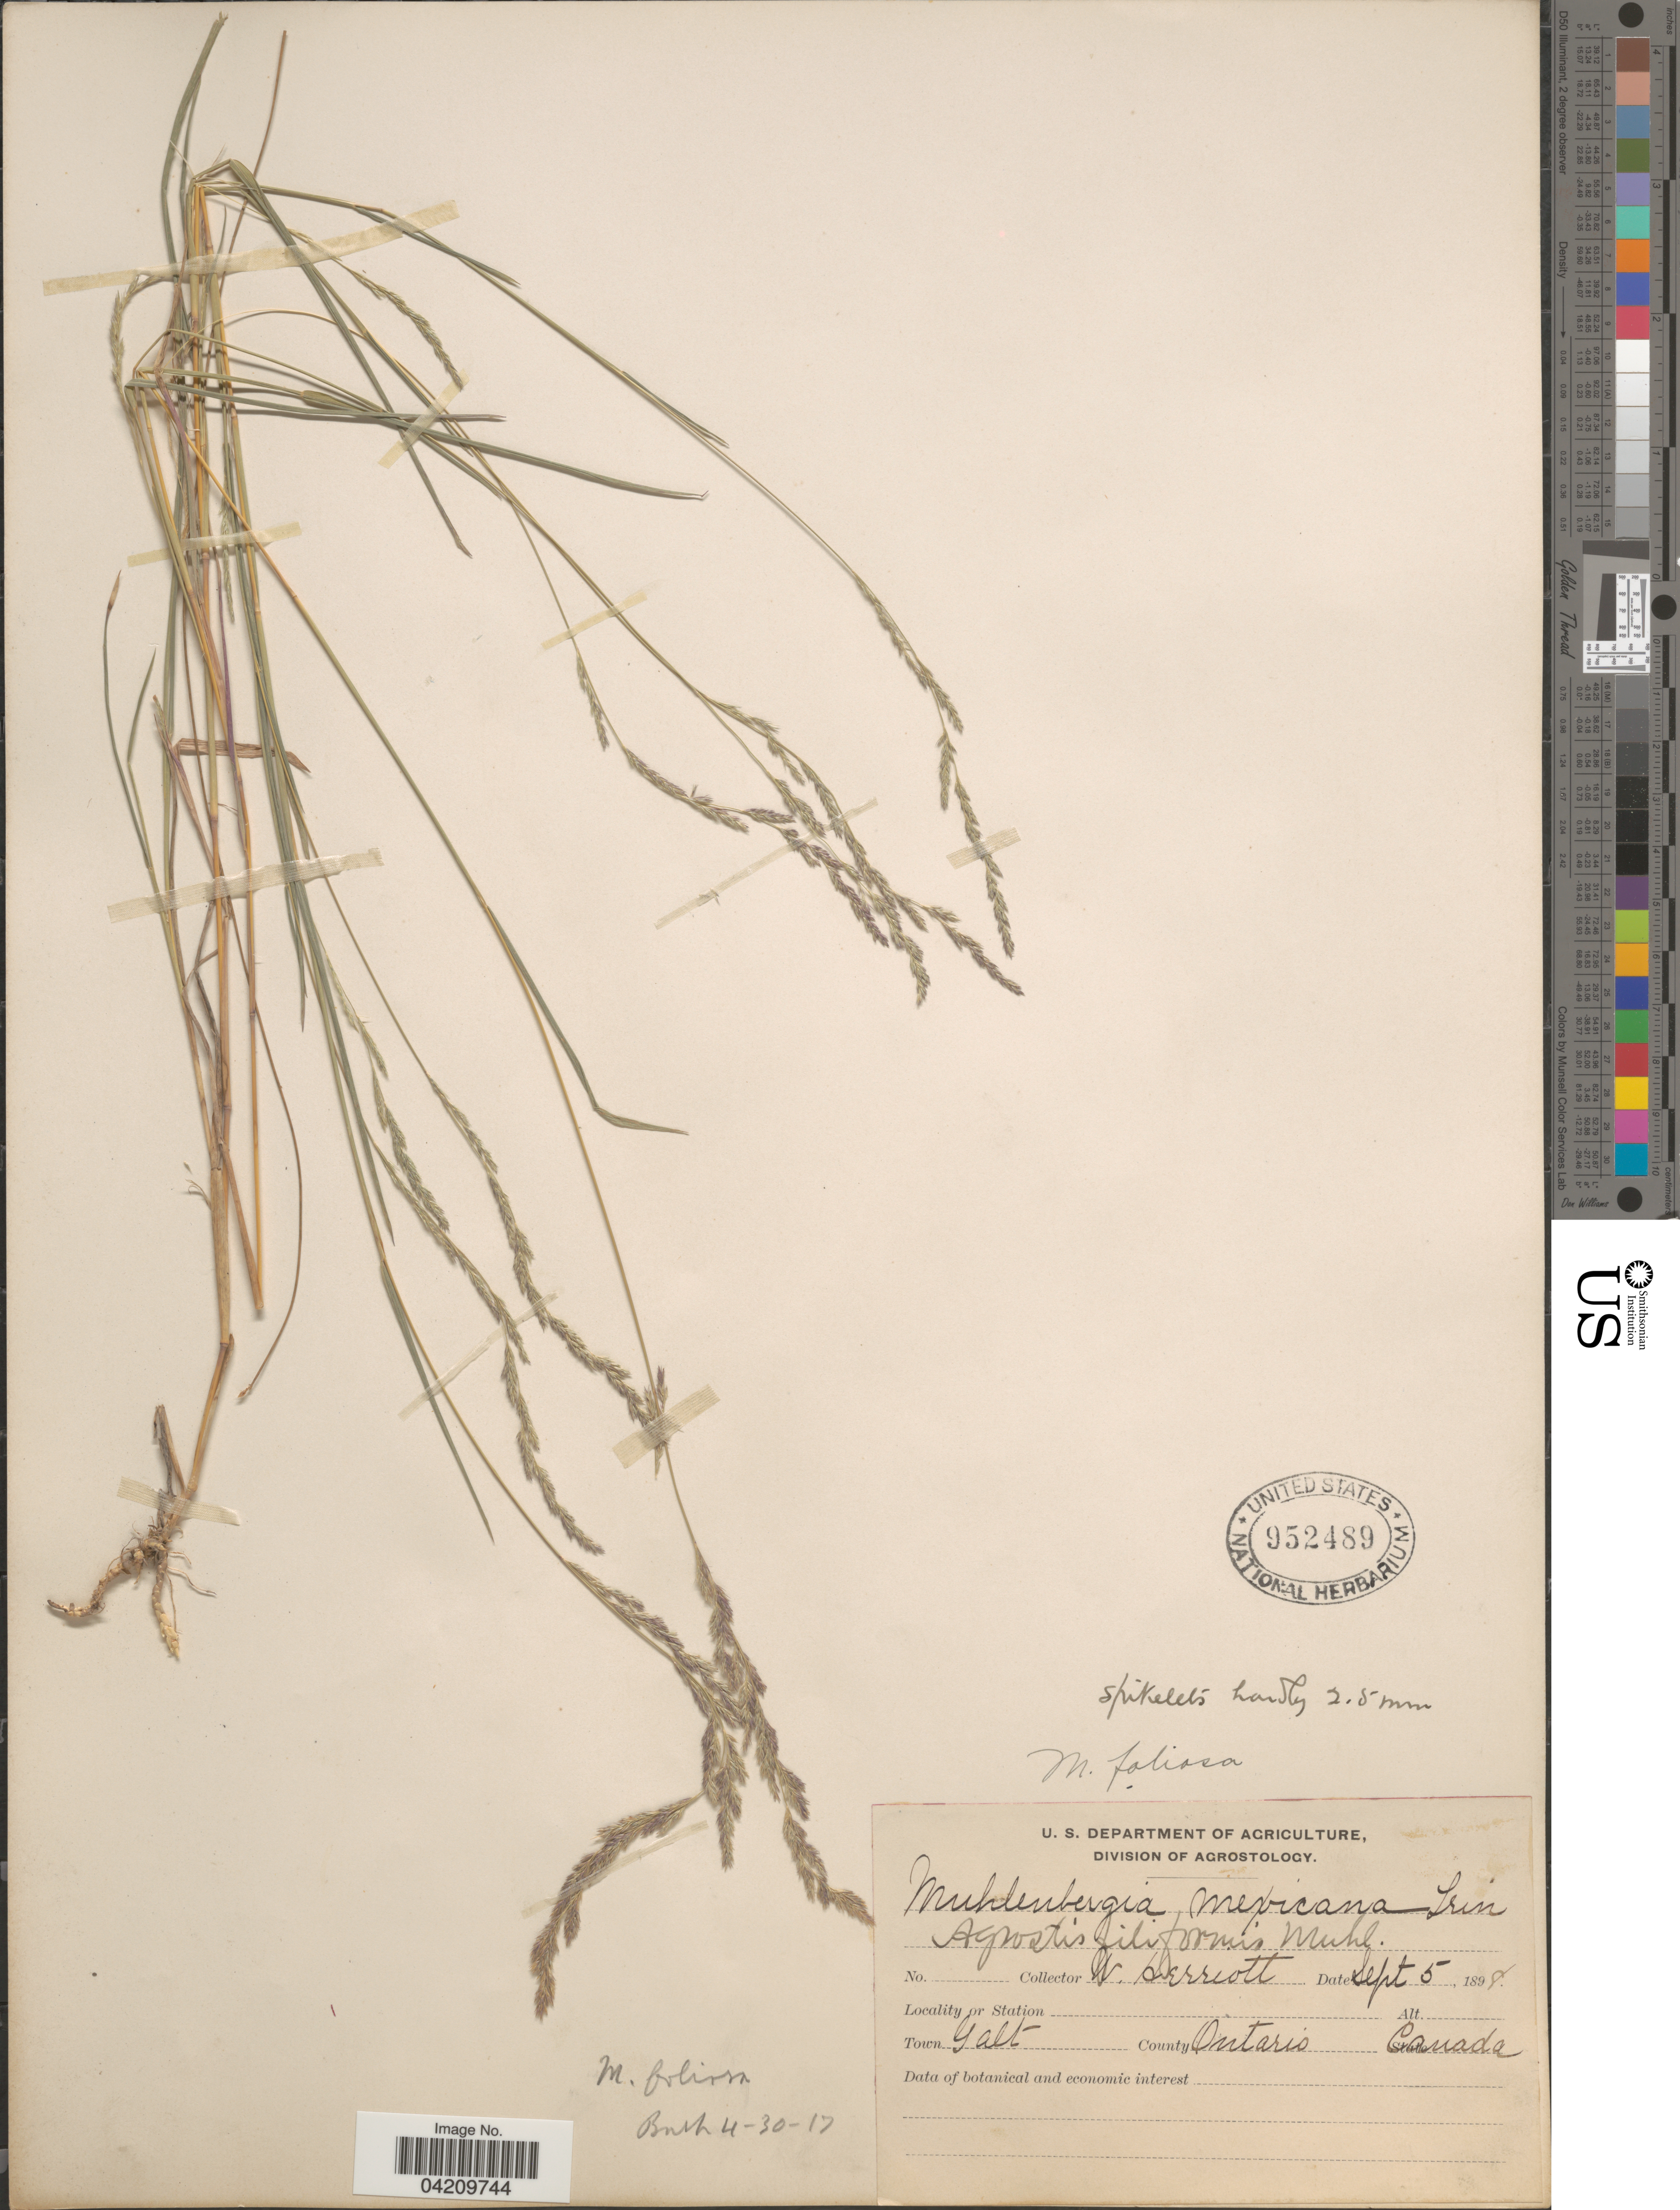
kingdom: Plantae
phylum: Tracheophyta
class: Liliopsida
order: Poales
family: Poaceae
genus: Muhlenbergia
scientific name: Muhlenbergia mexicana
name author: (L.) Trin.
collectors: W. Herriot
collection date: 1898-09-05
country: Canada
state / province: Ontario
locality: Town Galt. County Ontario.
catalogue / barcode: US 952489